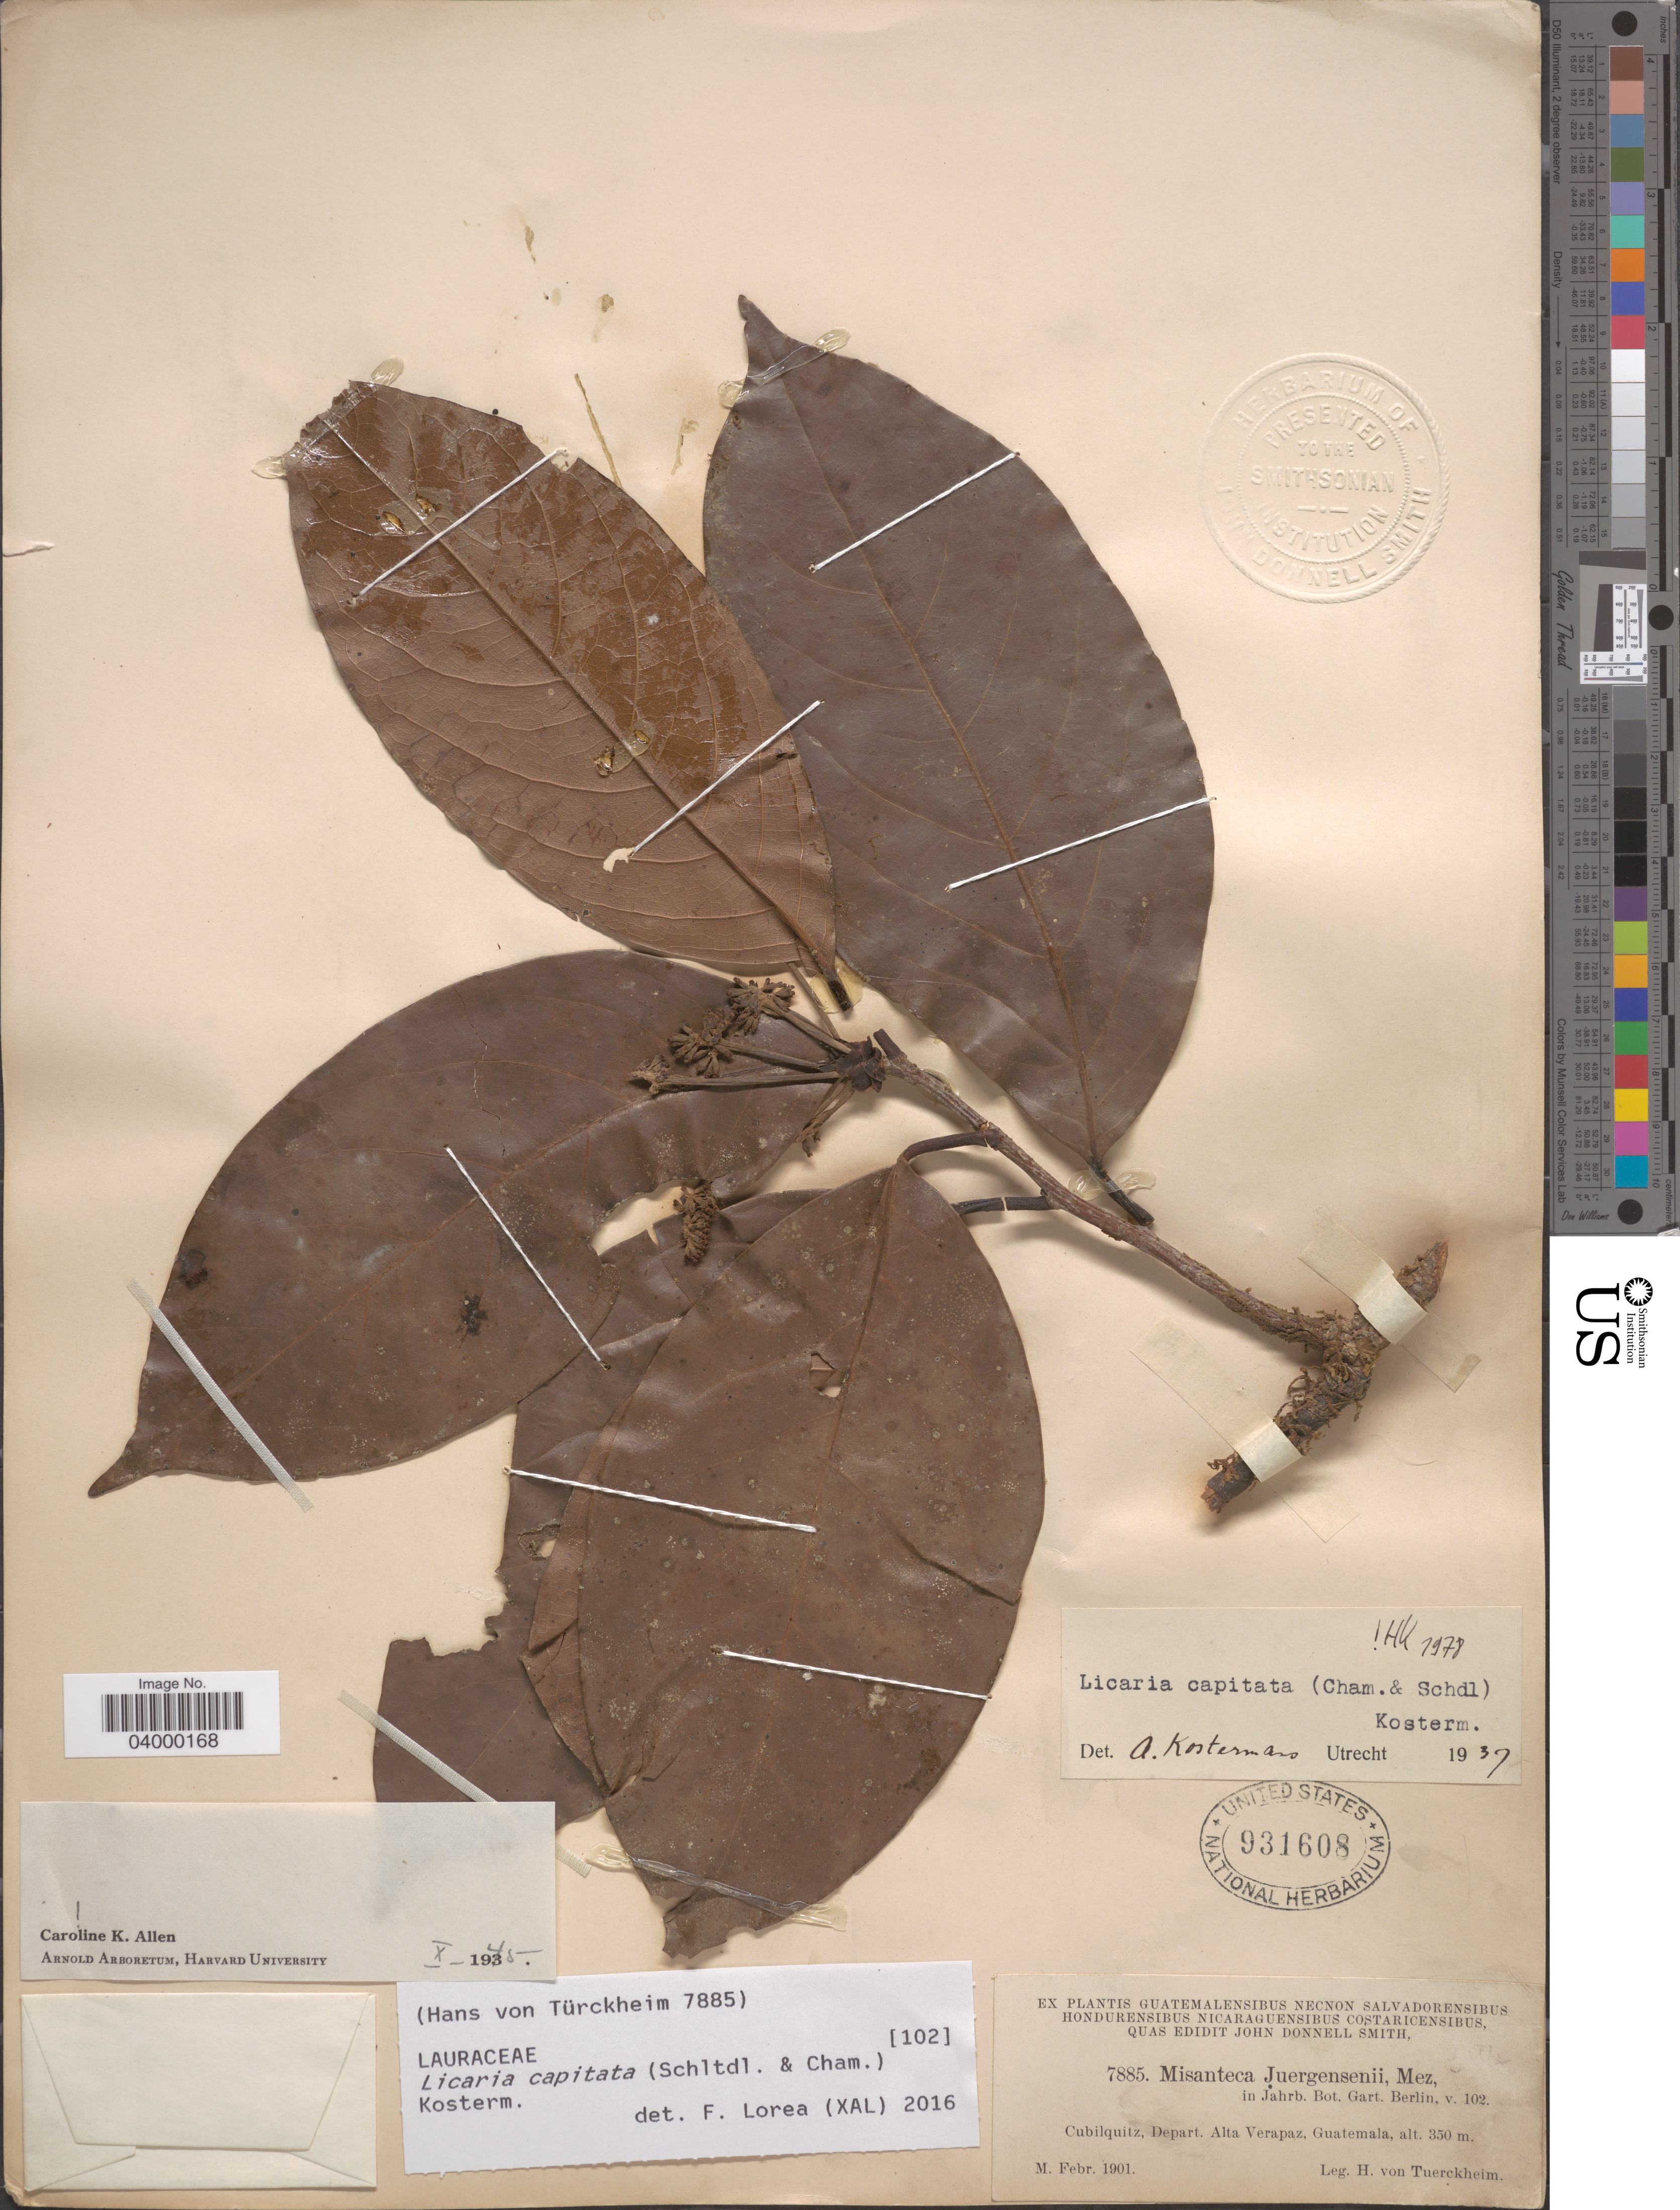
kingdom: Plantae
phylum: Tracheophyta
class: Magnoliopsida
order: Laurales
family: Lauraceae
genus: Licaria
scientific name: Licaria capitata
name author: (Schltdl. & Cham.) Kosterm.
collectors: H. von Tuerckheim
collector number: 7885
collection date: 1901-02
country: Guatemala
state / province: Alta Verapaz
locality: Cubilquitz, Depart. Alta Verapaz.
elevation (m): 350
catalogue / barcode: US 931608